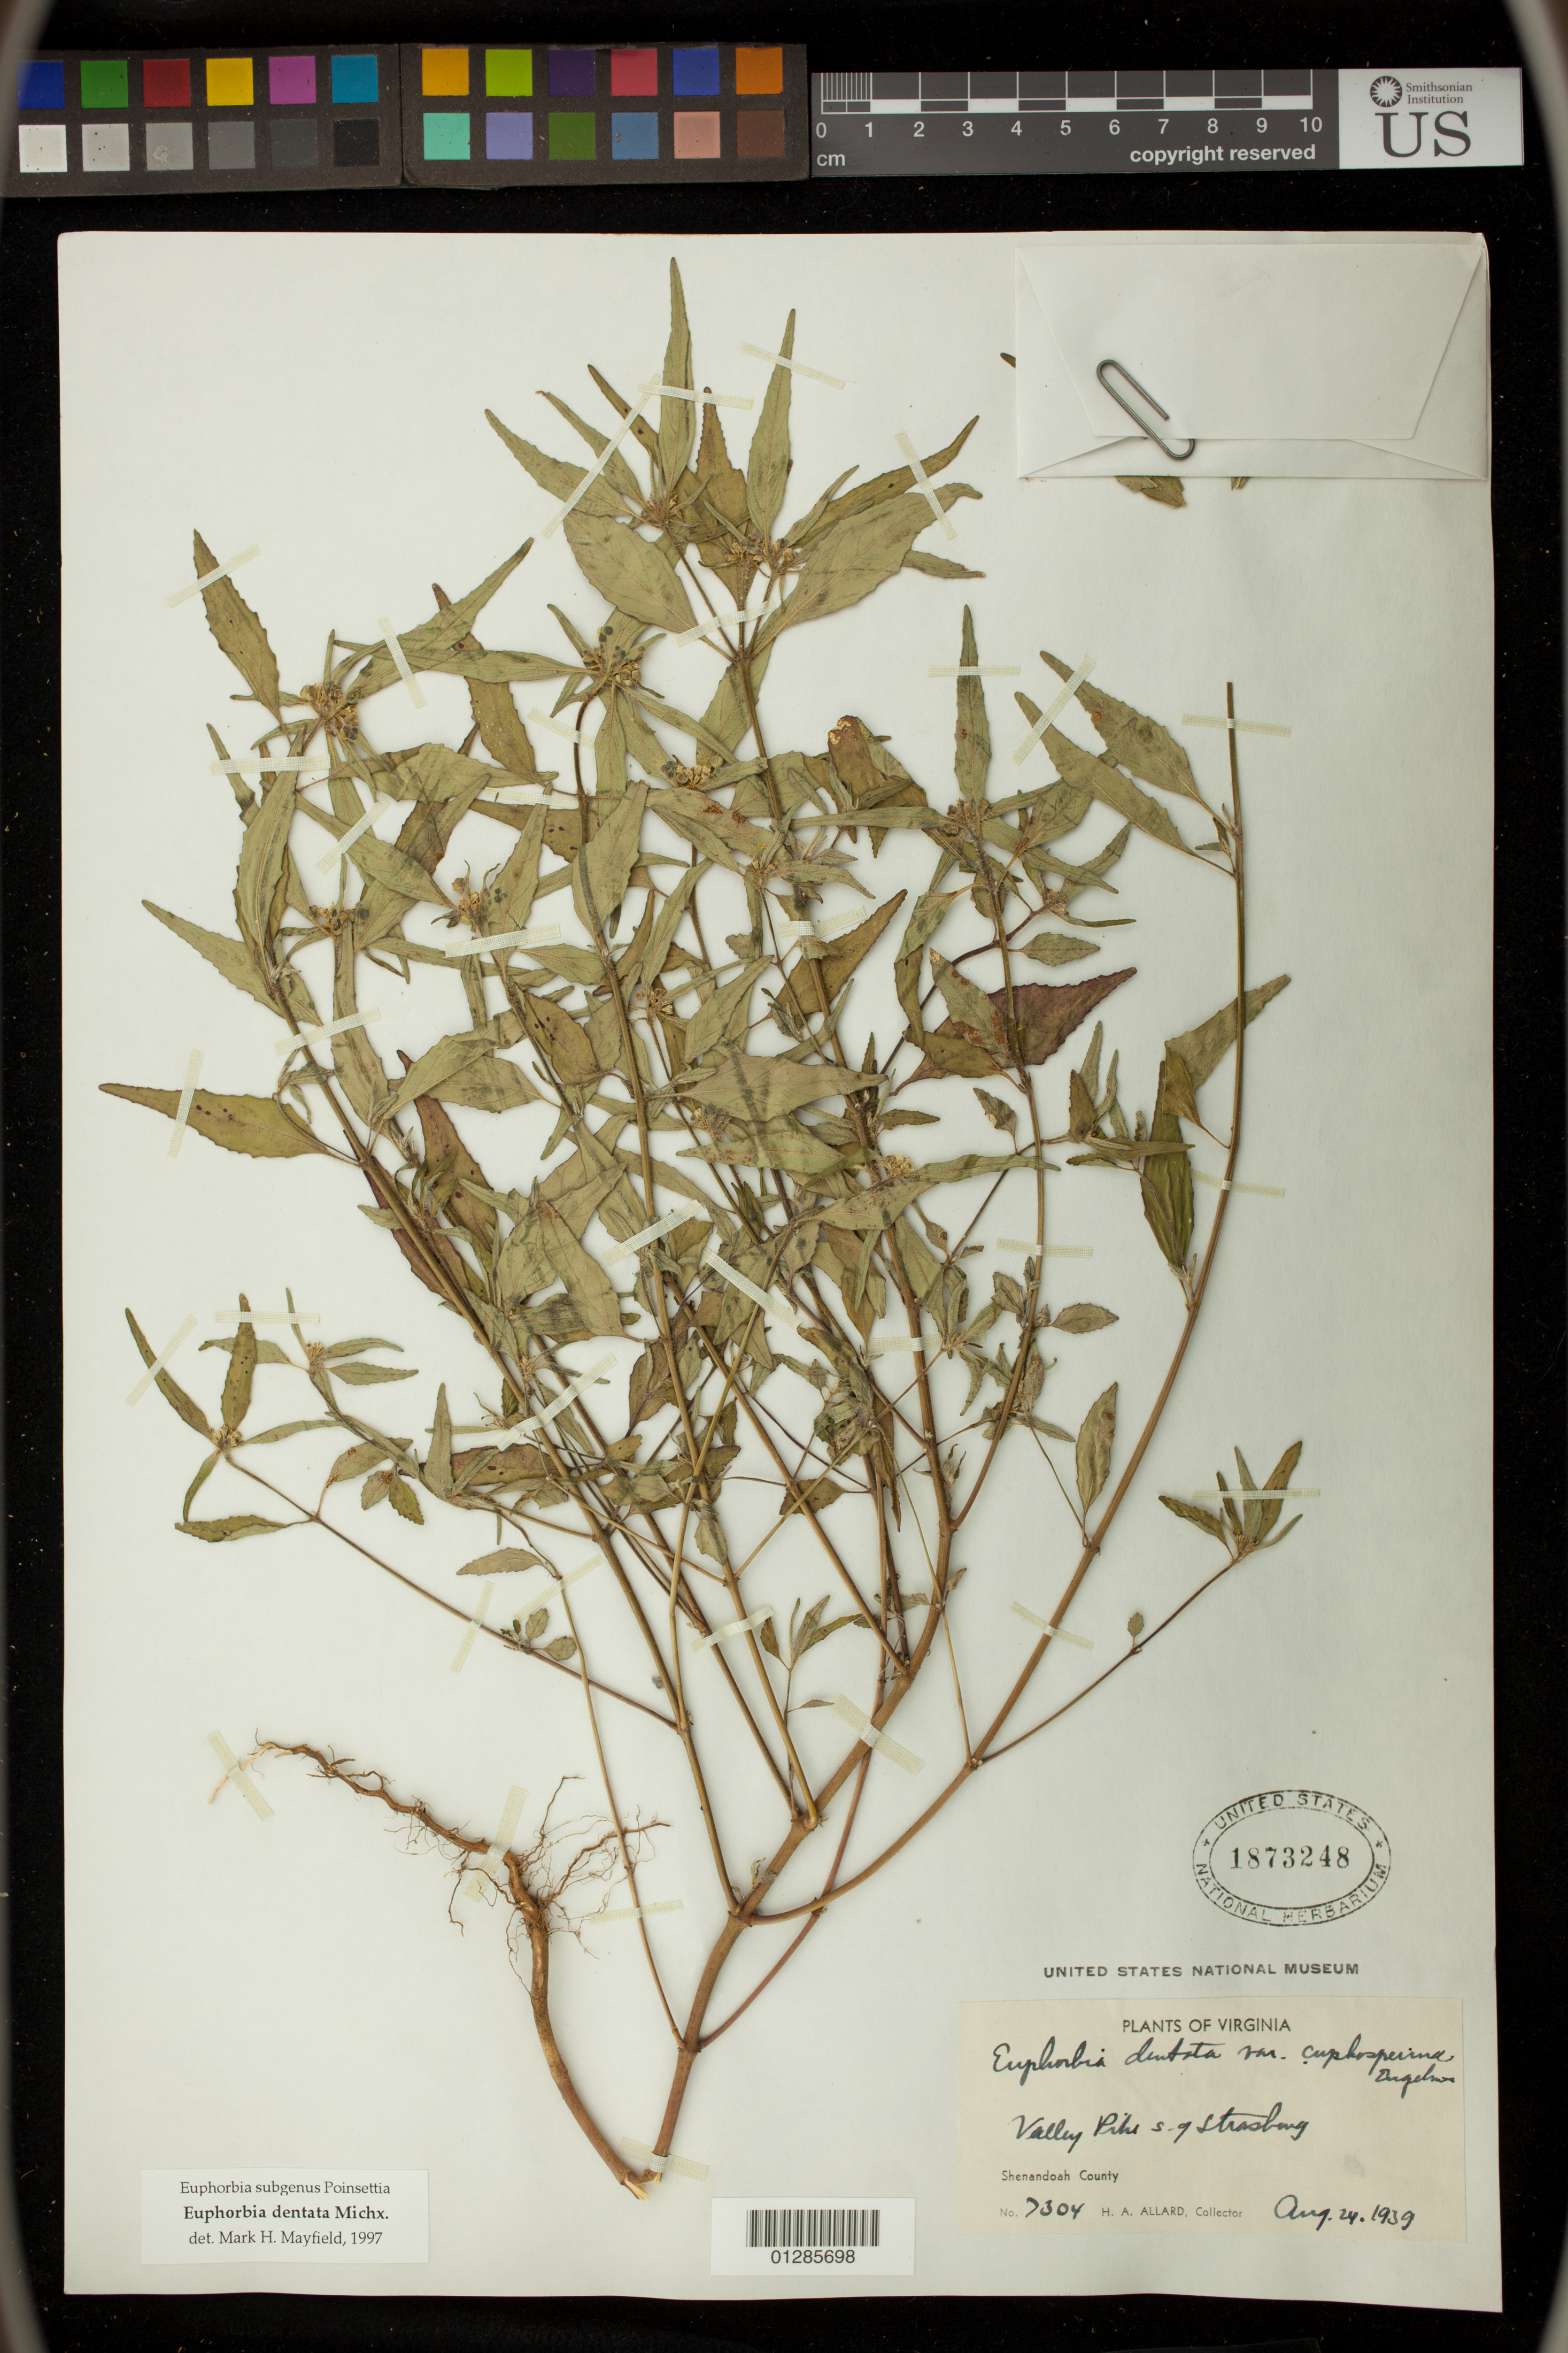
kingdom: Plantae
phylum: Tracheophyta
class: Magnoliopsida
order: Malpighiales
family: Euphorbiaceae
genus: Euphorbia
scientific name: Euphorbia dentata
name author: Michx.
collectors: H. A. Allard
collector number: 7304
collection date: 1939-08-24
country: United States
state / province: Virginia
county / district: Shenandoah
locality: Valley Pike, Strasburg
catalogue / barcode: US 1873258